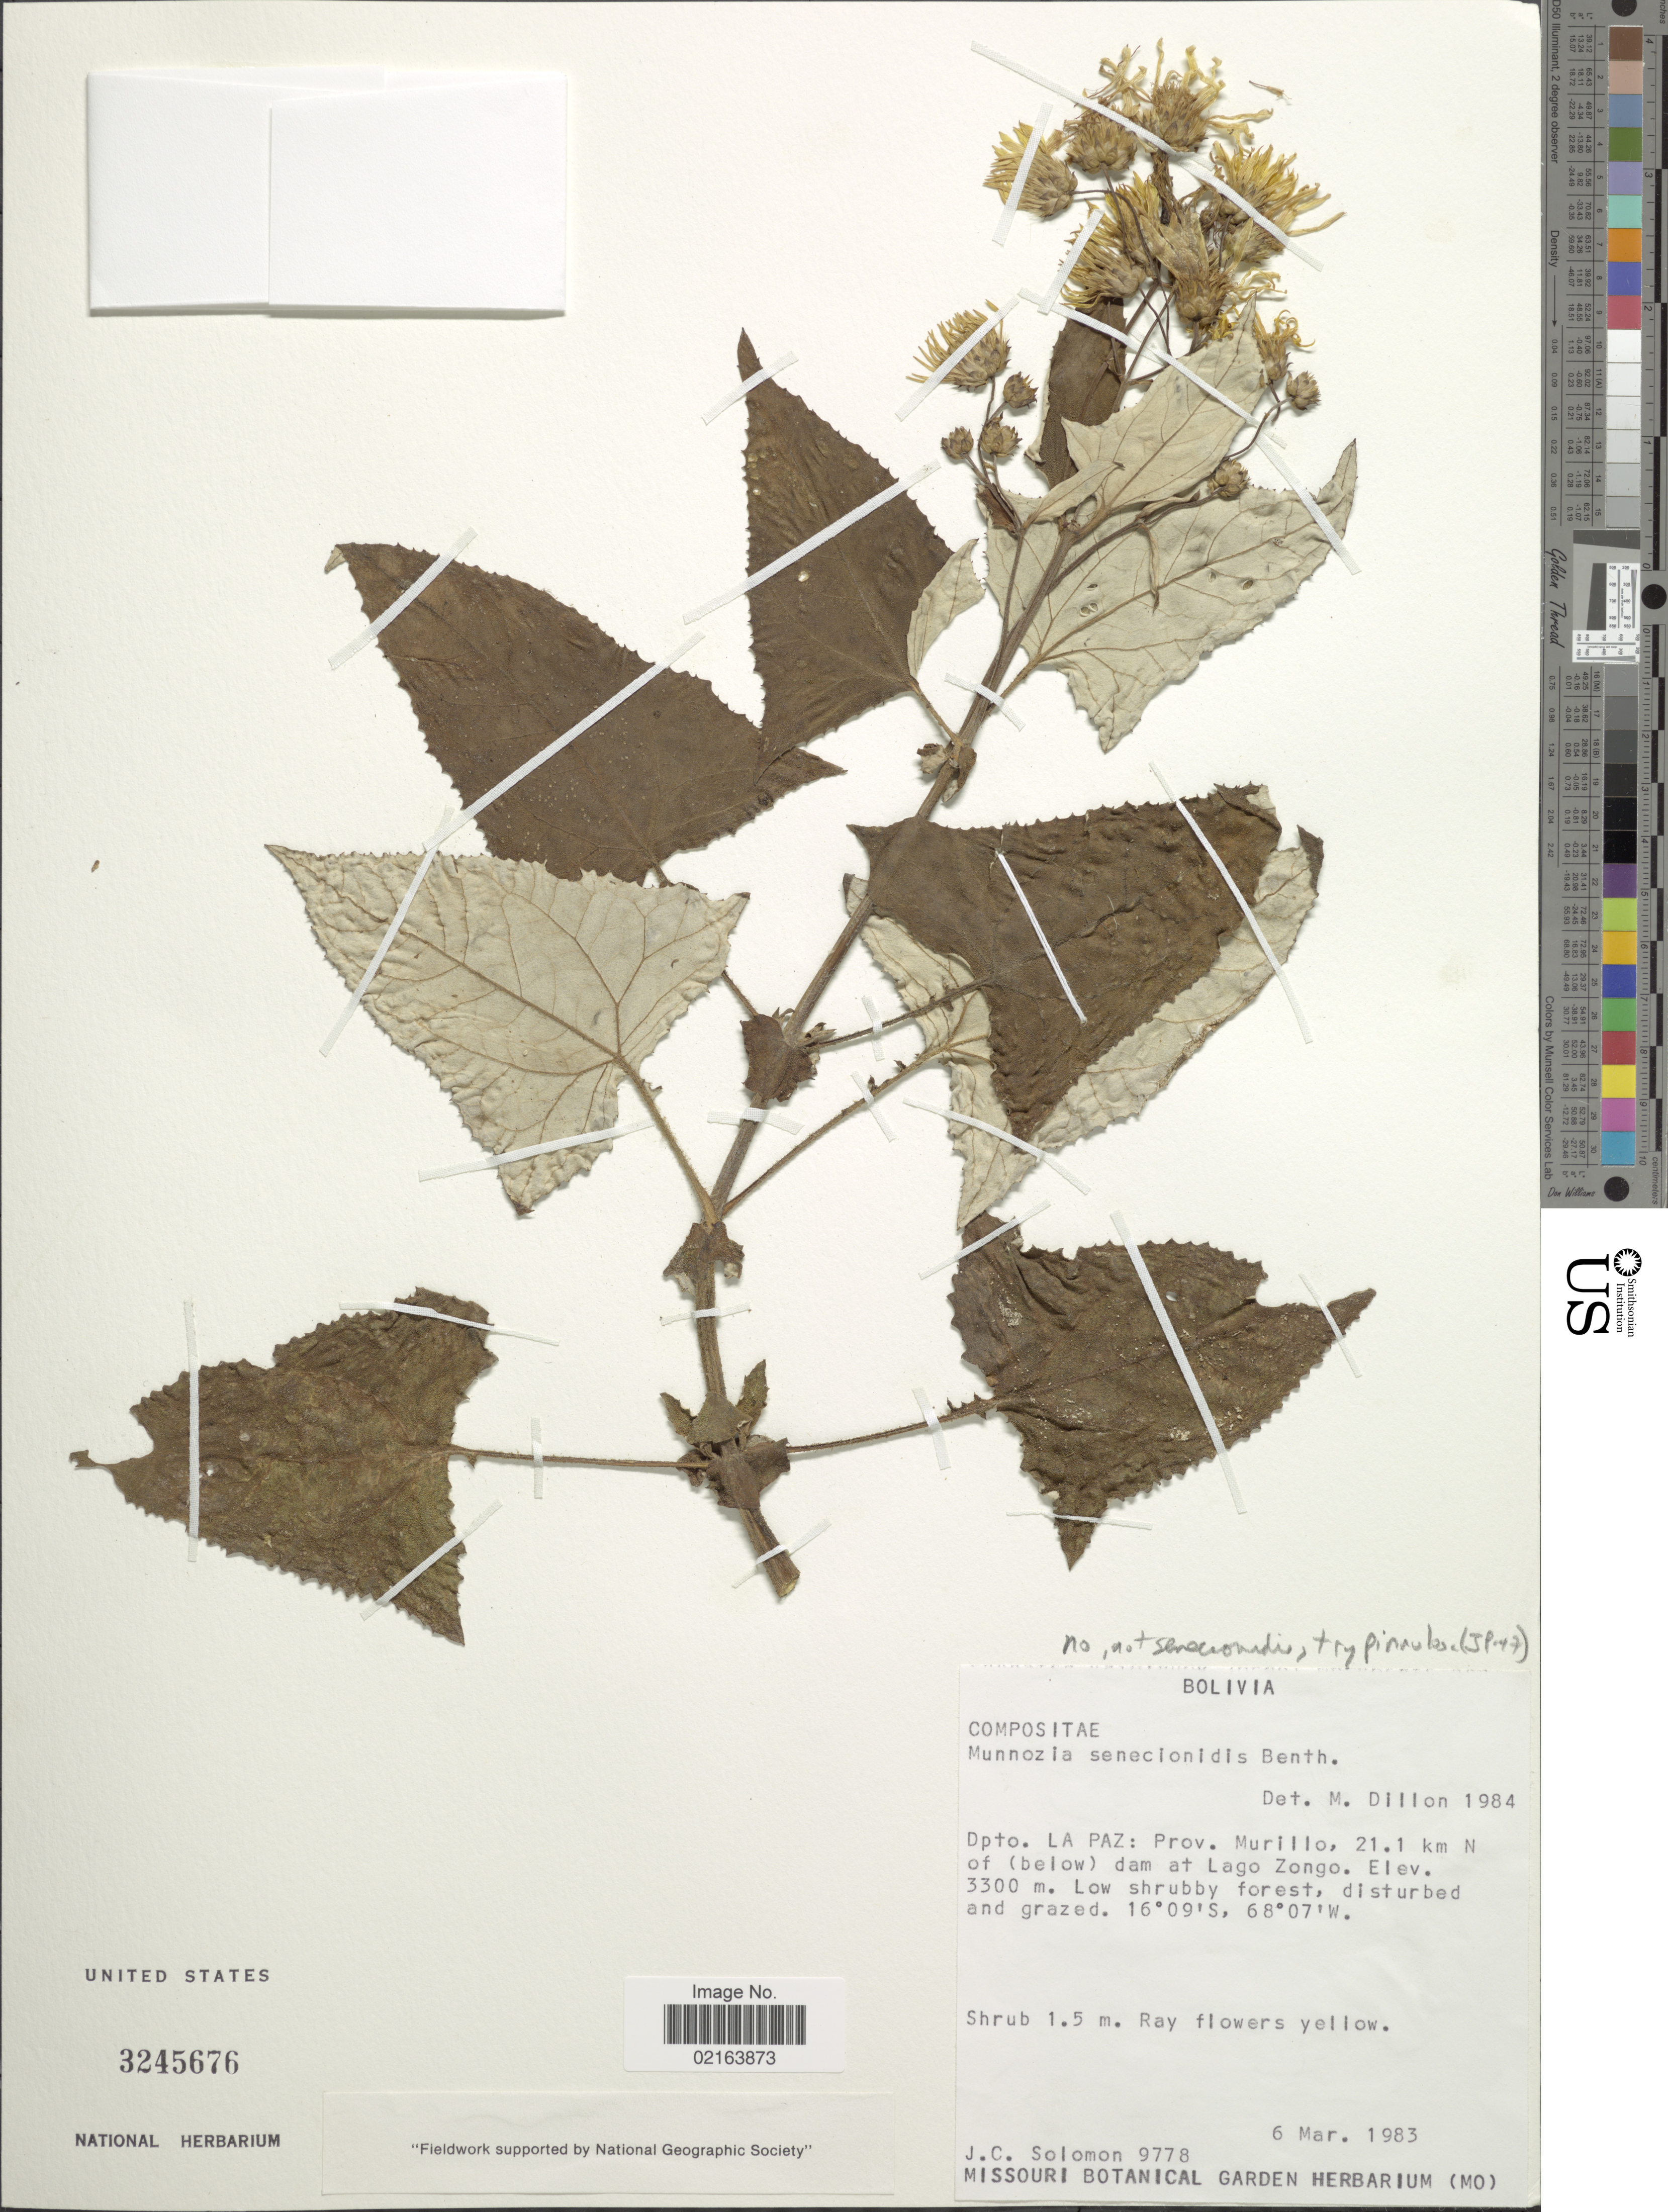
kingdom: Plantae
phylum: Tracheophyta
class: Magnoliopsida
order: Asterales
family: Asteraceae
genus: Munnozia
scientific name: Munnozia pinnulosa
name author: (Kuntze) H. Rob. & Brettell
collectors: J. C. Solomon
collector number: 9778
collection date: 1983-03-06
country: Bolivia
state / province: La Paz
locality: Dpto. La Paz, Prov. Mjurillo, 21.1 km N of (below) dam at Lago Zongo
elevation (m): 3300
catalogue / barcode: US 3245676